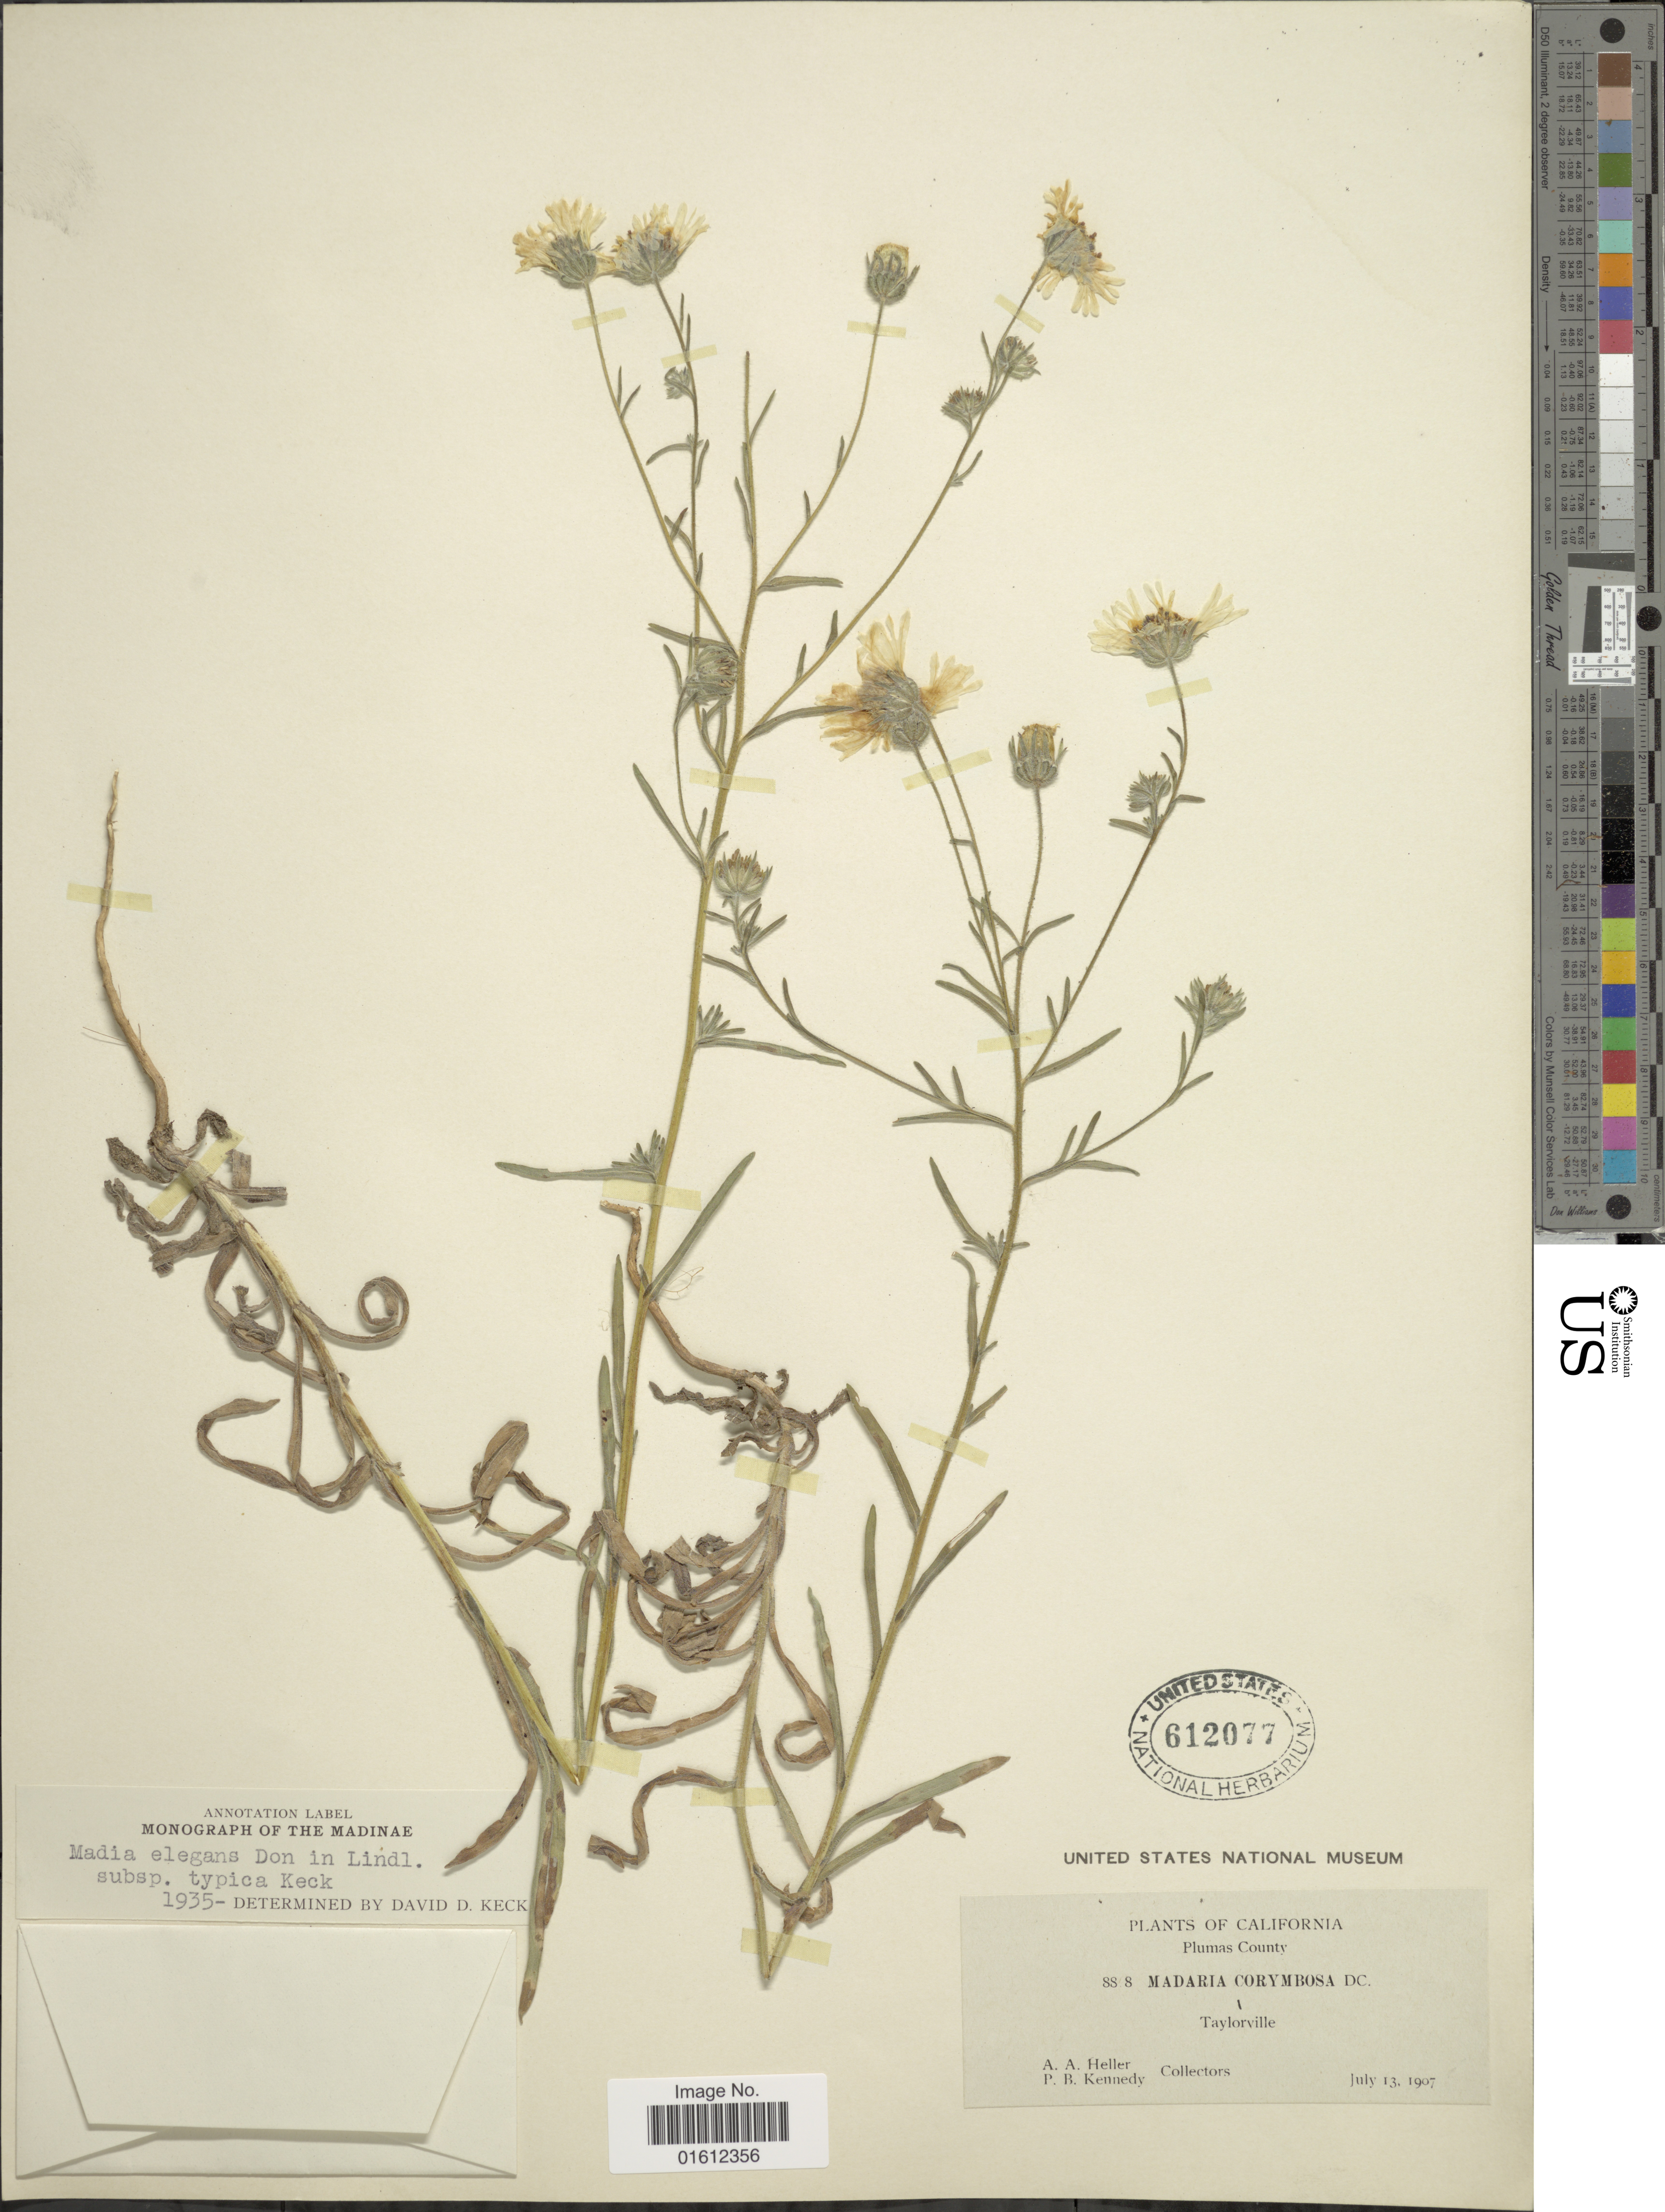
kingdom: Plantae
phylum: Tracheophyta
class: Magnoliopsida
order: Asterales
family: Asteraceae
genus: Madia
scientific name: Madia elegans subsp. elegans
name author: D. Don ex Lindl.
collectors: A. A. Heller & P. B. Kennedy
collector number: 888*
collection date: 1907-07-13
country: United States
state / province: California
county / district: Plumas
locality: Plumas County. Taylorville.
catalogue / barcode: US 612077